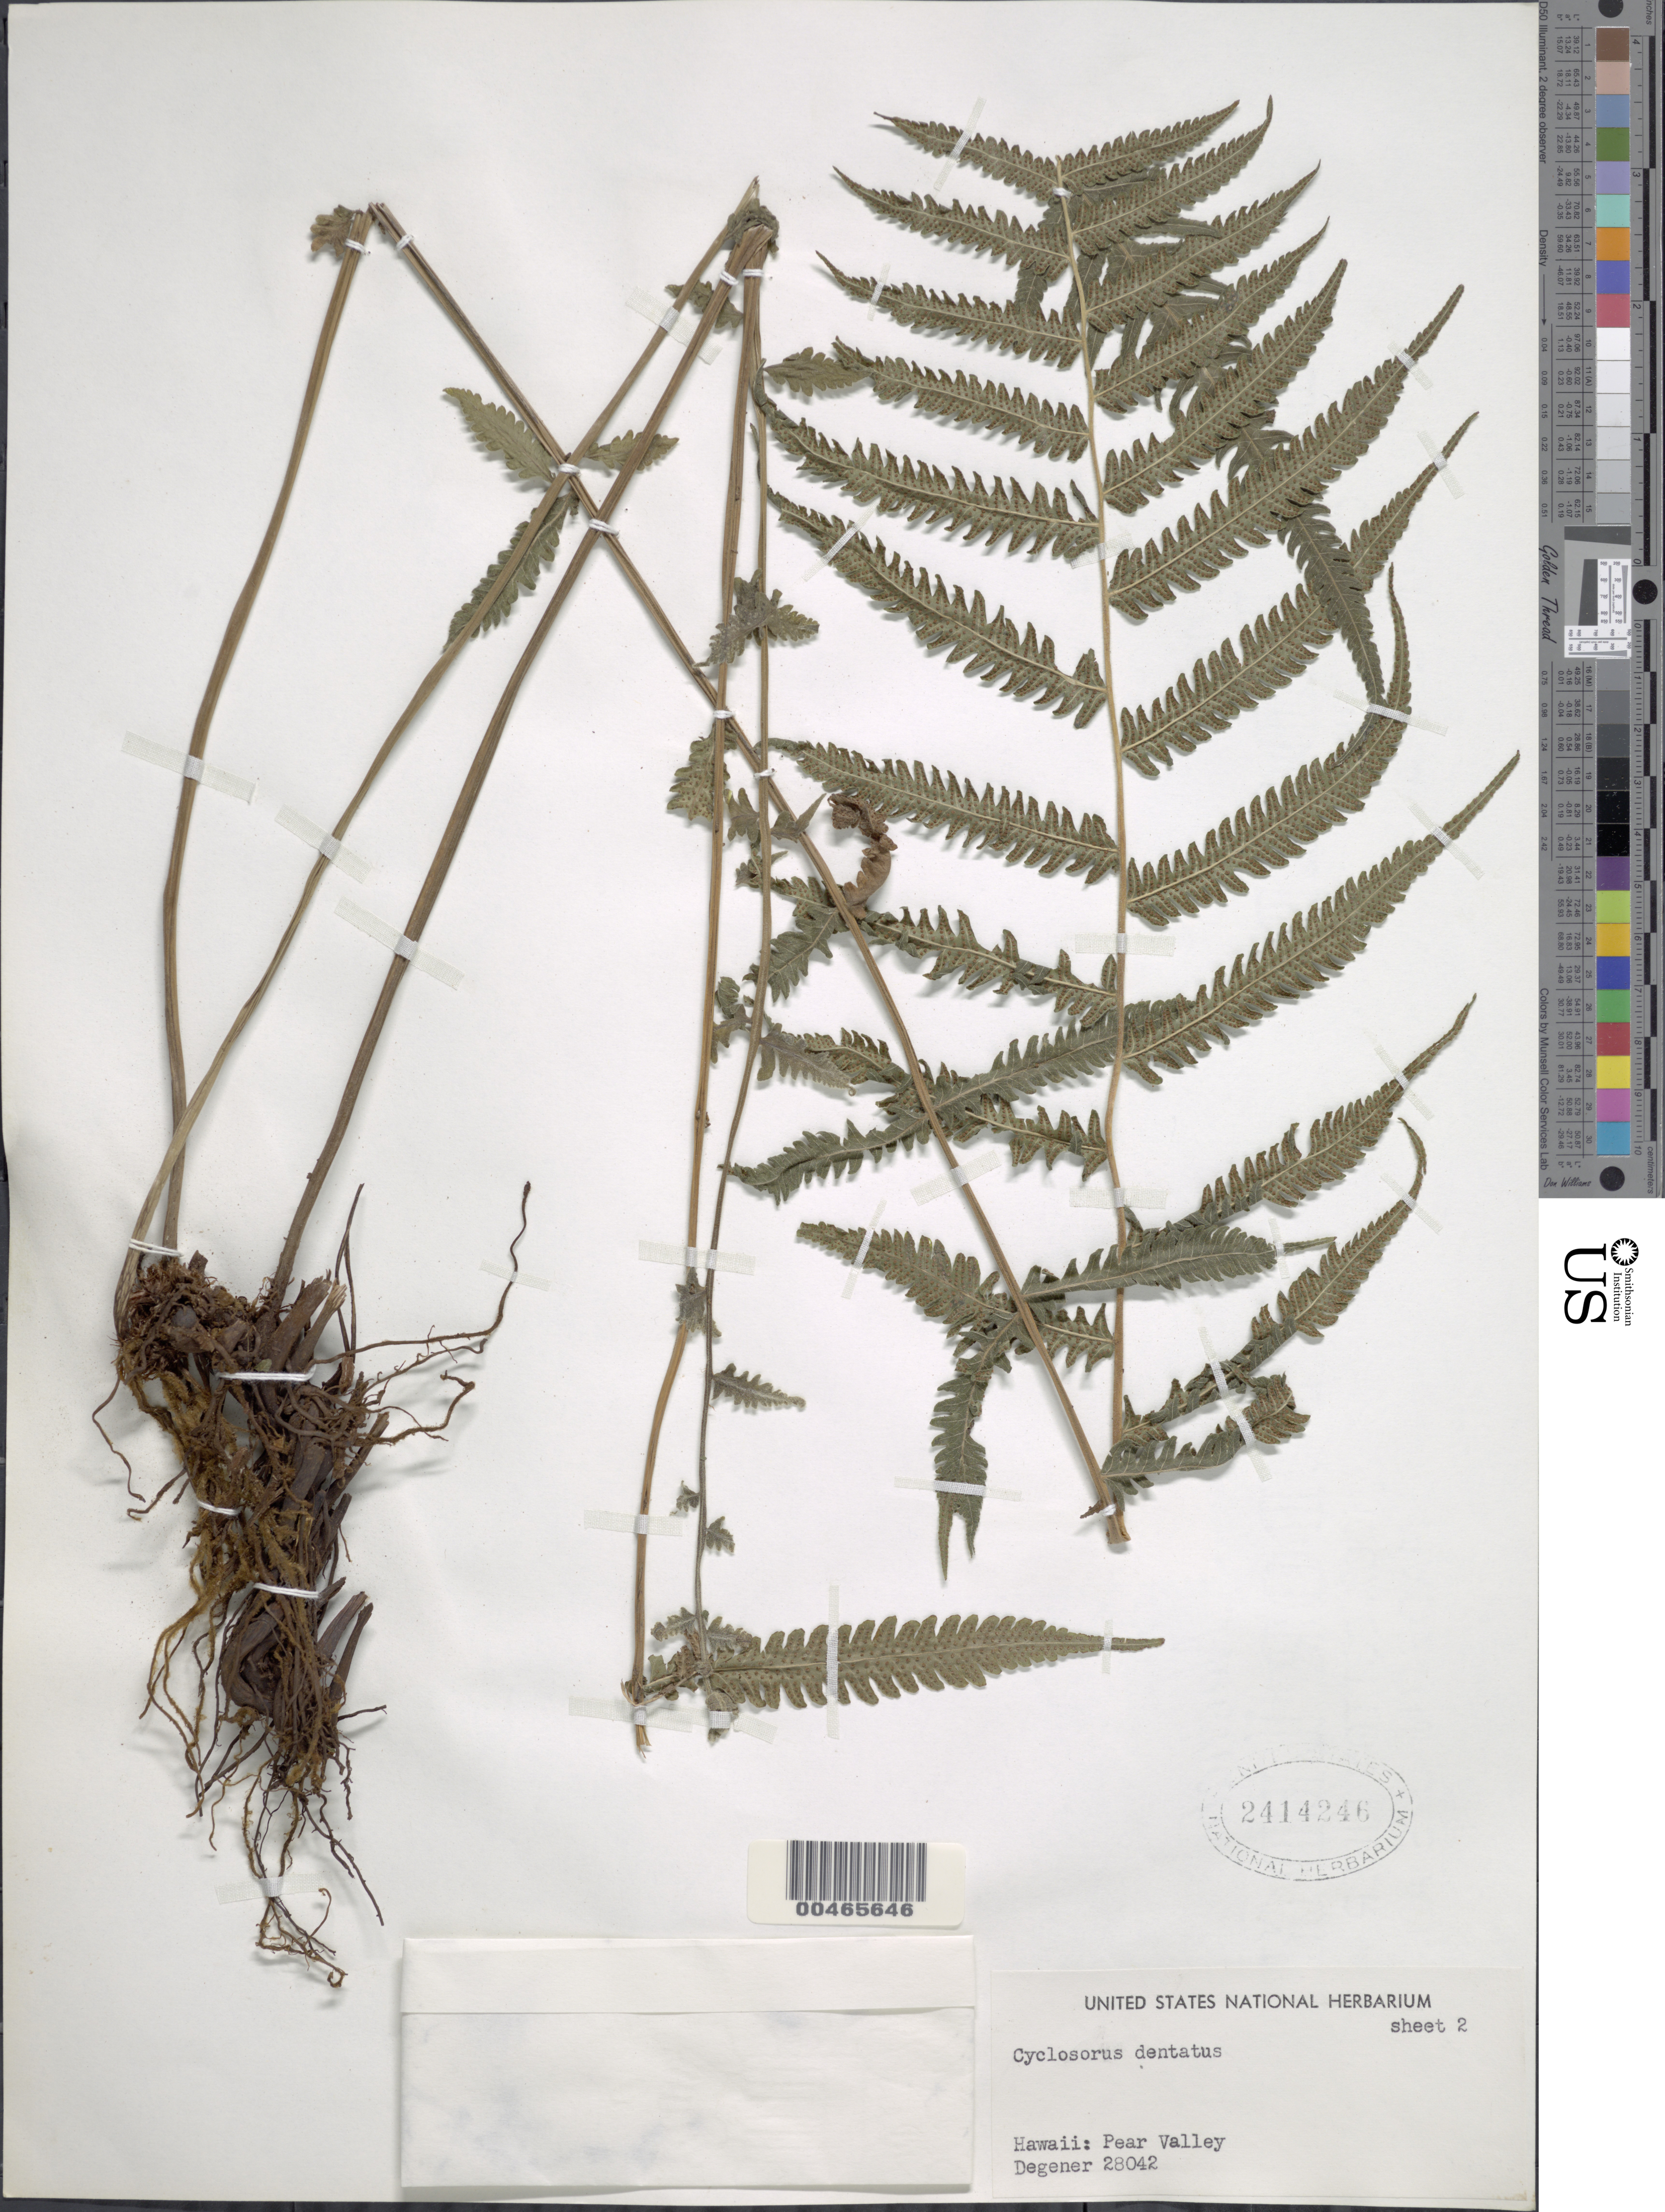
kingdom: Plantae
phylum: Tracheophyta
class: Polypodiopsida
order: Polypodiales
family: Thelypteridaceae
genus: Christella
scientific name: Christella dentata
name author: (Forssk.) Brownsey & Jermy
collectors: O. Degener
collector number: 28042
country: United States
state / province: Hawaii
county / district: Hawaii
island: Hawaii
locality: Pear Valley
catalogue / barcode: US 2414246